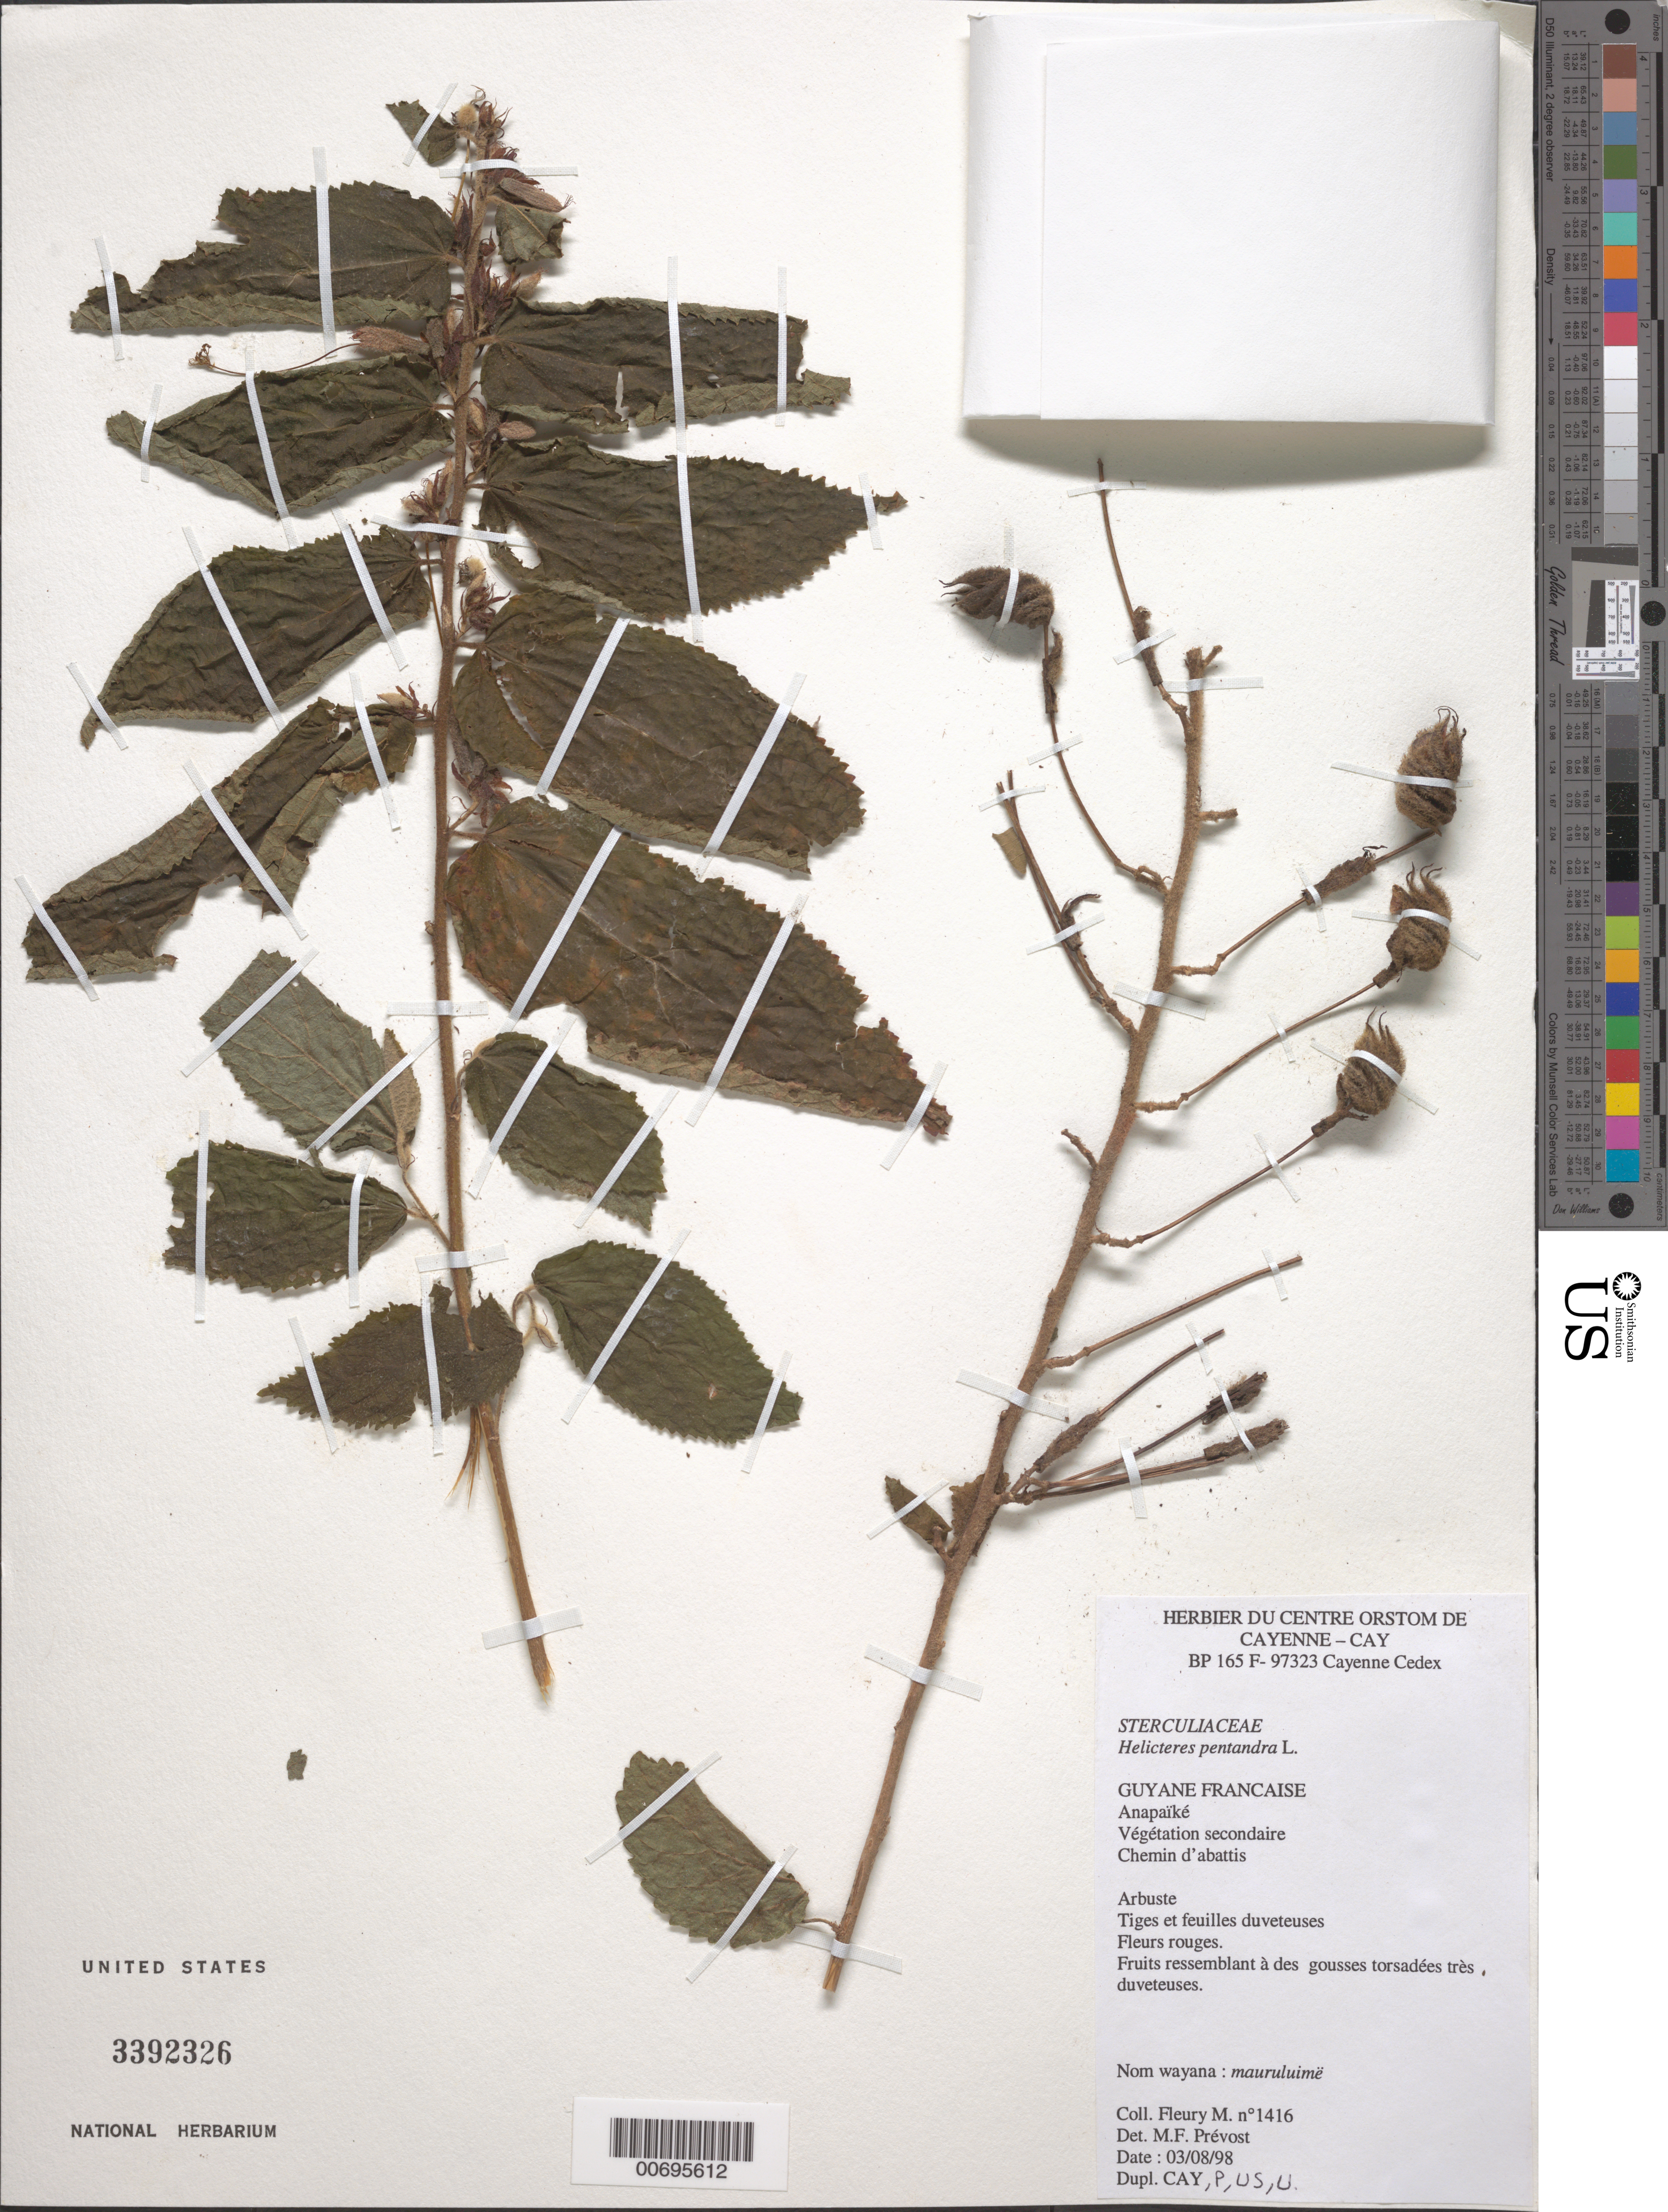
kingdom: Plantae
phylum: Tracheophyta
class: Magnoliopsida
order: Malvales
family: Malvaceae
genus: Helicteres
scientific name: Helicteres pentandra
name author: L.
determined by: Prévost, M.-F.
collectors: M. Fleury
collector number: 1416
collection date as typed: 3-Aug-98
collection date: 1998-08-03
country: French Guiana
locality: Anapaïké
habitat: Secondary vegetation; path in clearaing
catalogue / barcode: US 3392326